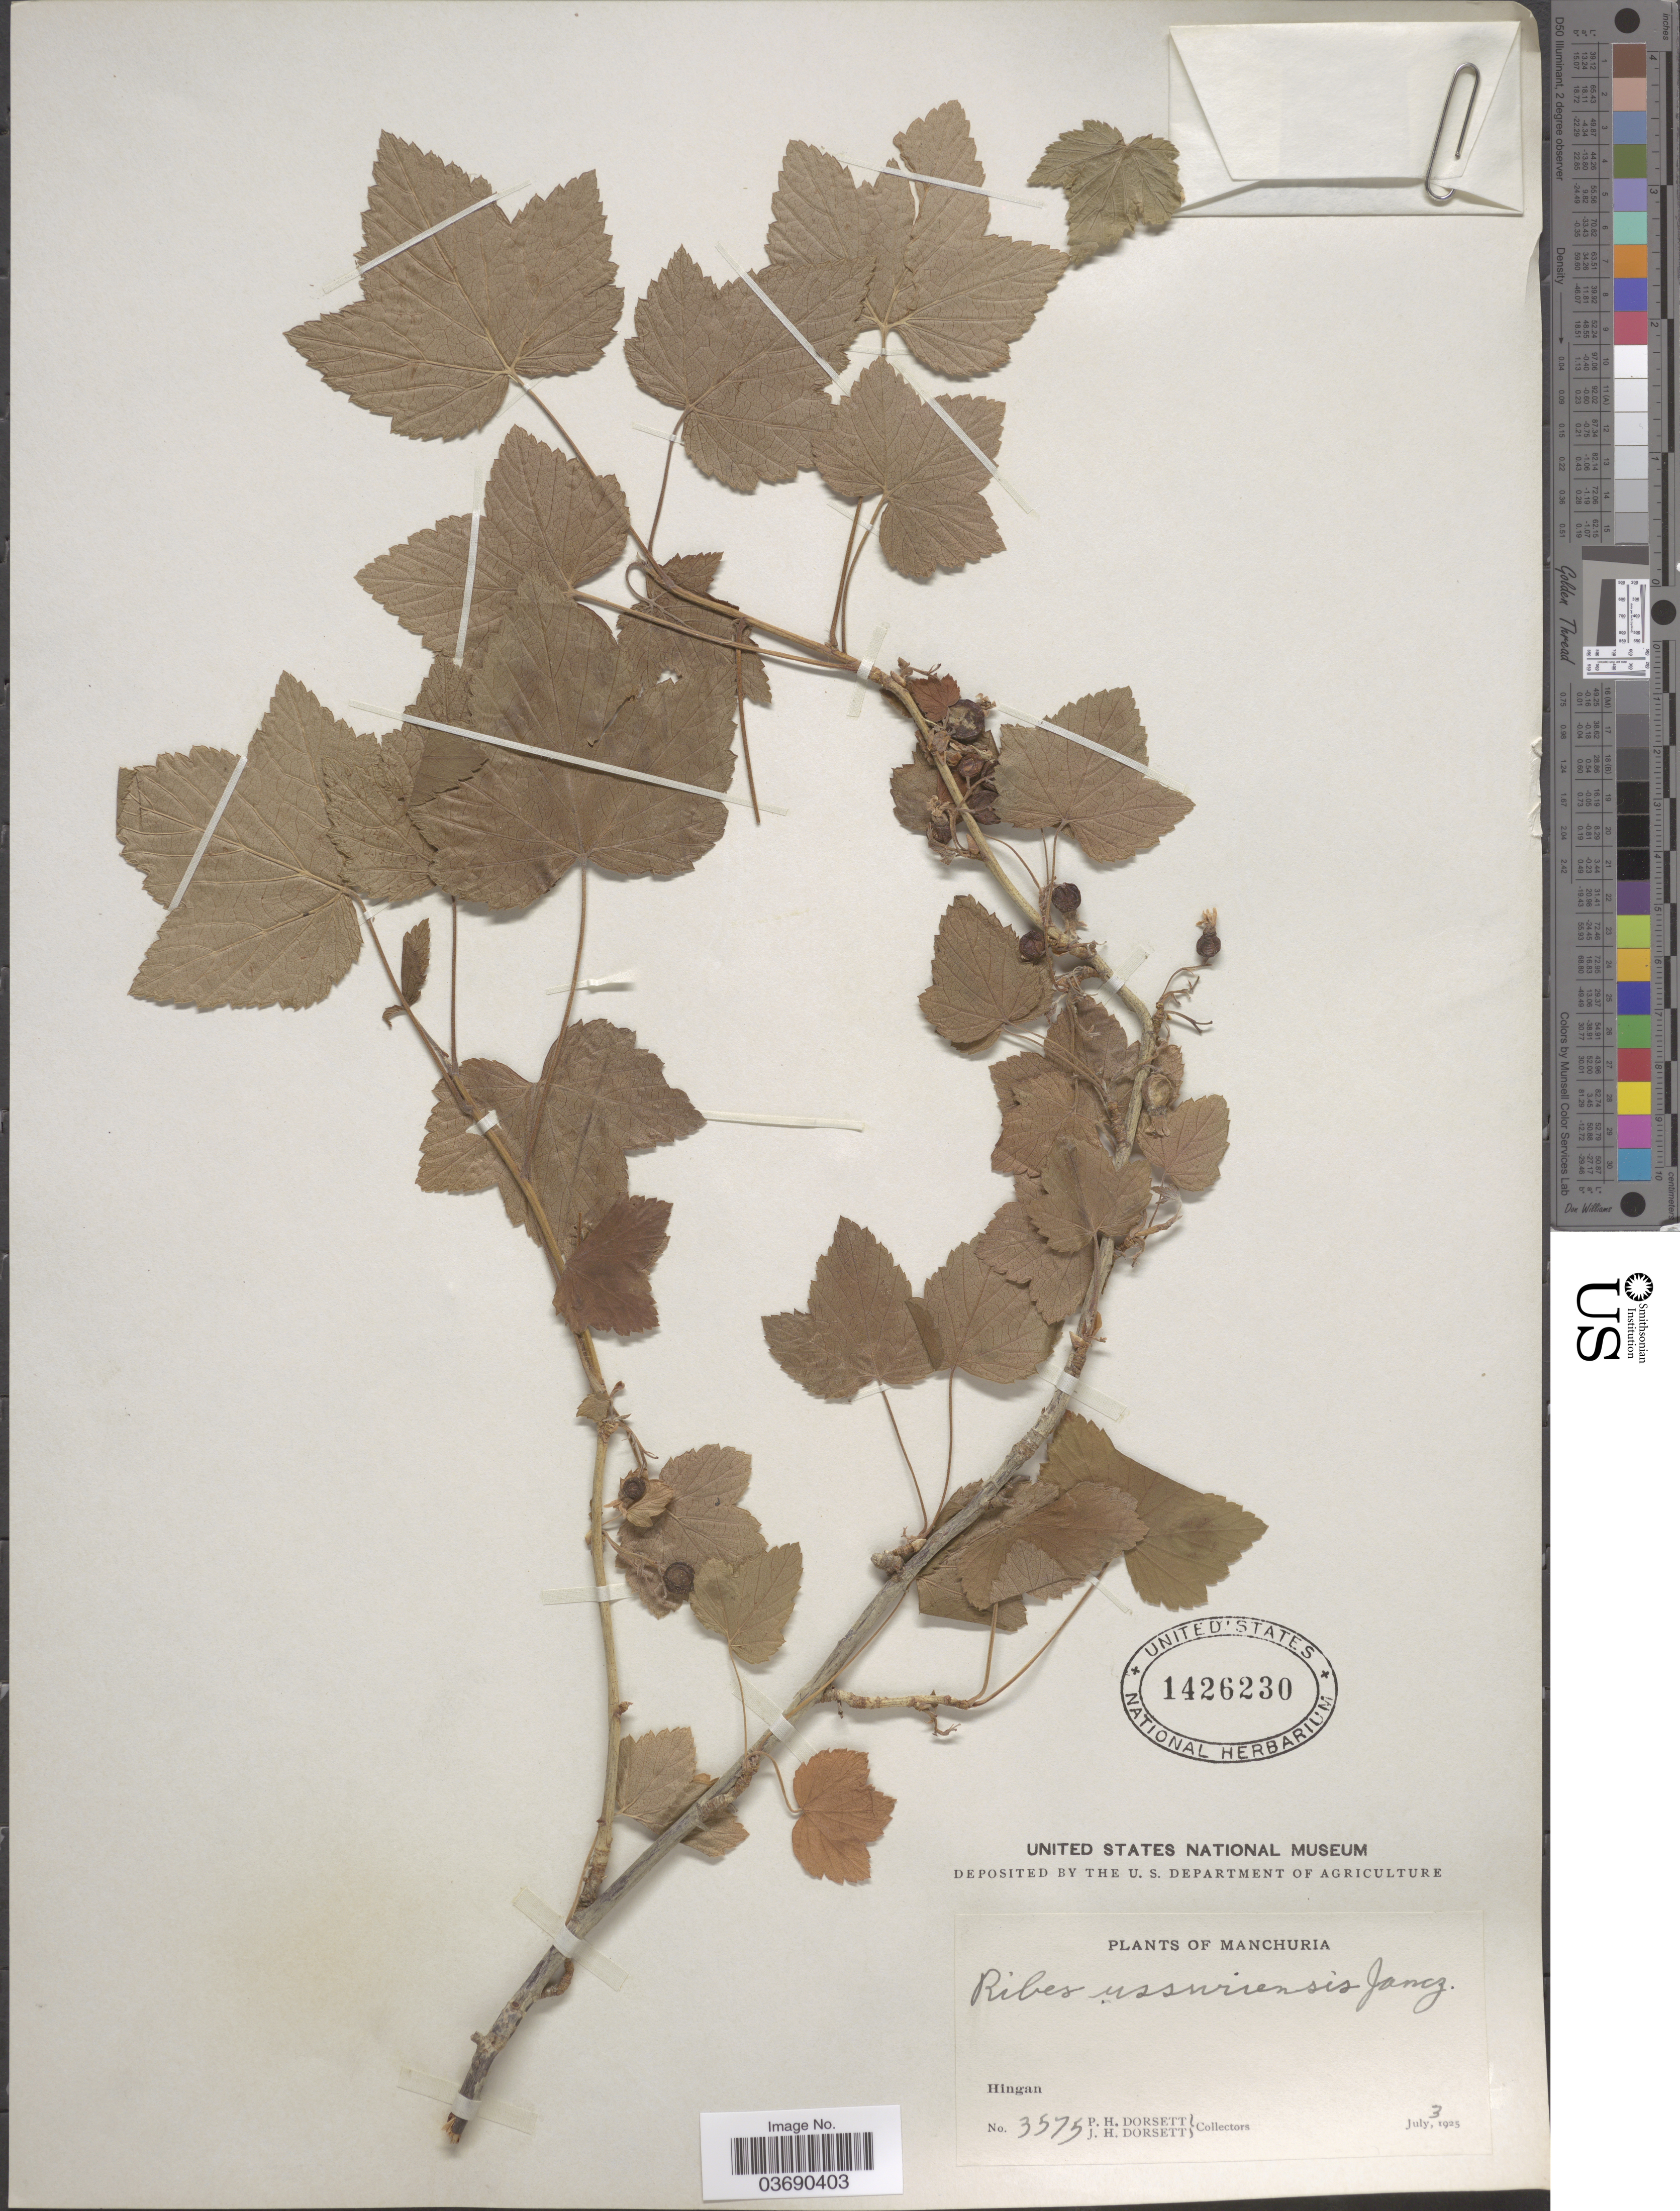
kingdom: Plantae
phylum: Tracheophyta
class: Magnoliopsida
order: Saxifragales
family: Grossulariaceae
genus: Ribes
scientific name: Ribes ussuriense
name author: Jancz.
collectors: P. H. Dorsett & J. Dorsett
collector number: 3575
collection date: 1925-07-03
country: China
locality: Manchuria. Hingan.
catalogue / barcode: US 1426230